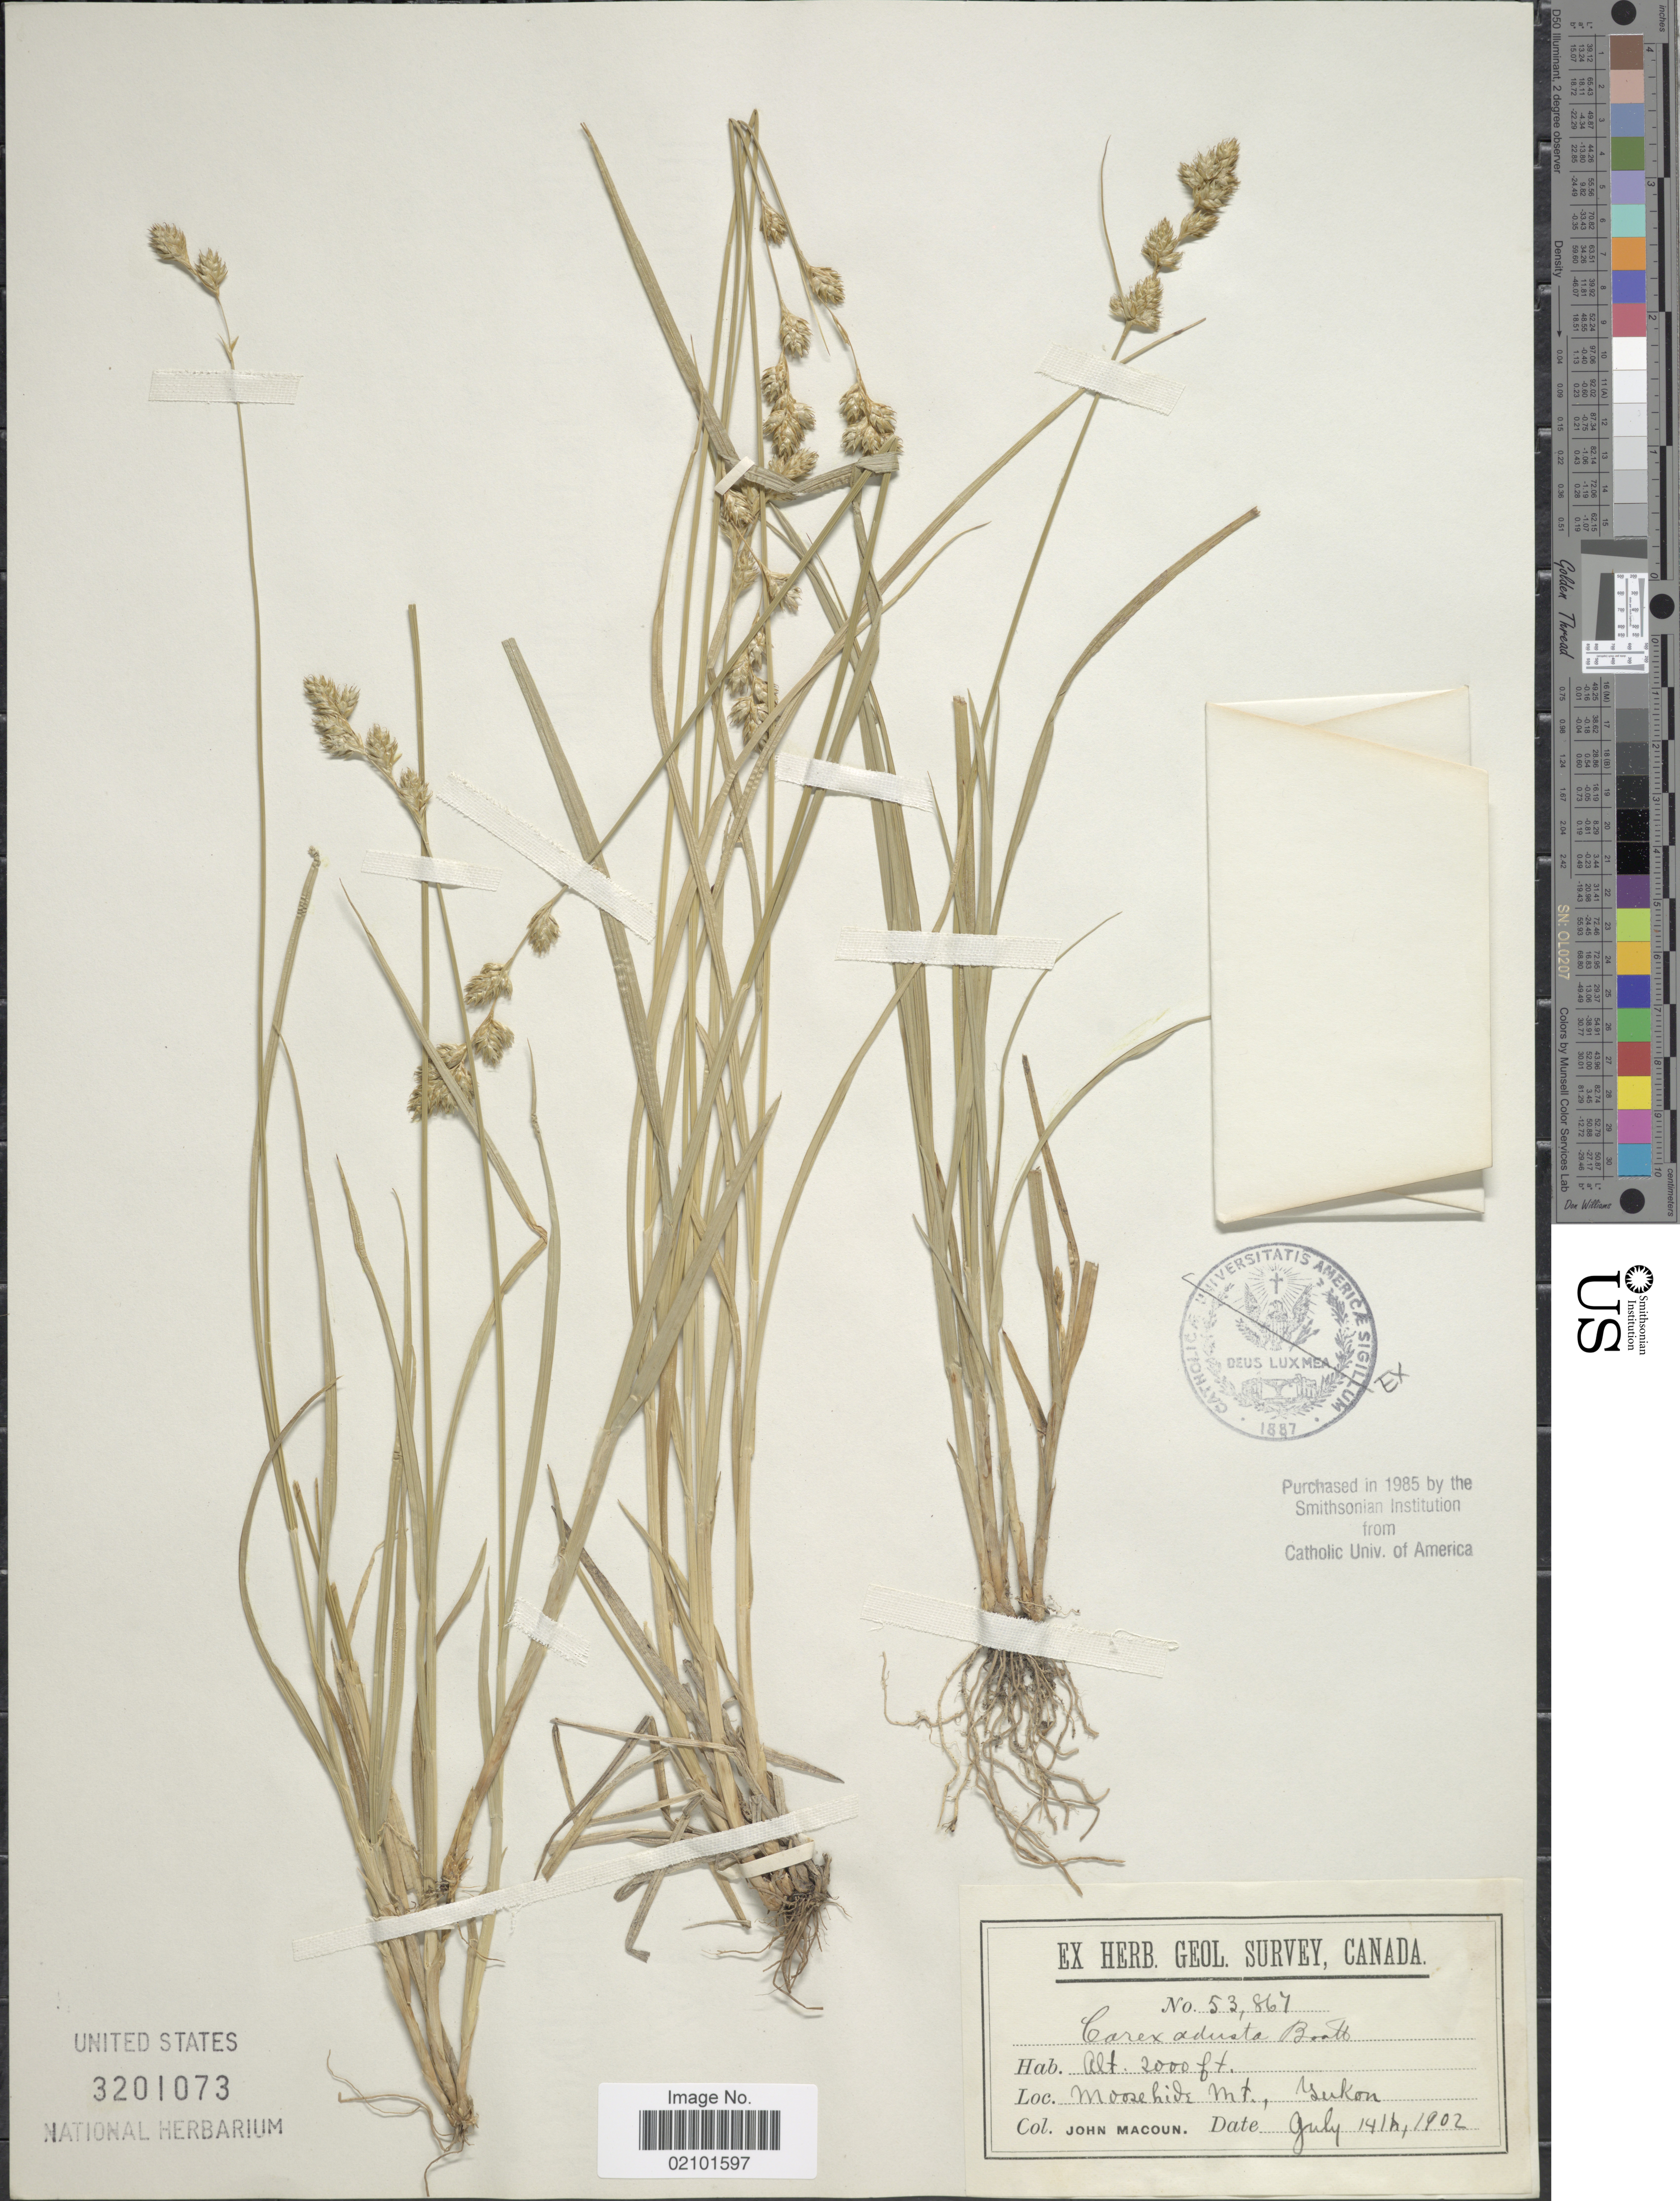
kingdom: Plantae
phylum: Tracheophyta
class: Liliopsida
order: Poales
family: Cyperaceae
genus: Carex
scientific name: Carex adusta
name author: Boott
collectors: J. Macoun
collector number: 53867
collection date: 1902-07-14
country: Canada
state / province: Yukon Territory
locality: Moosehide Mt. Yukon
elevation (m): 610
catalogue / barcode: US 3201073